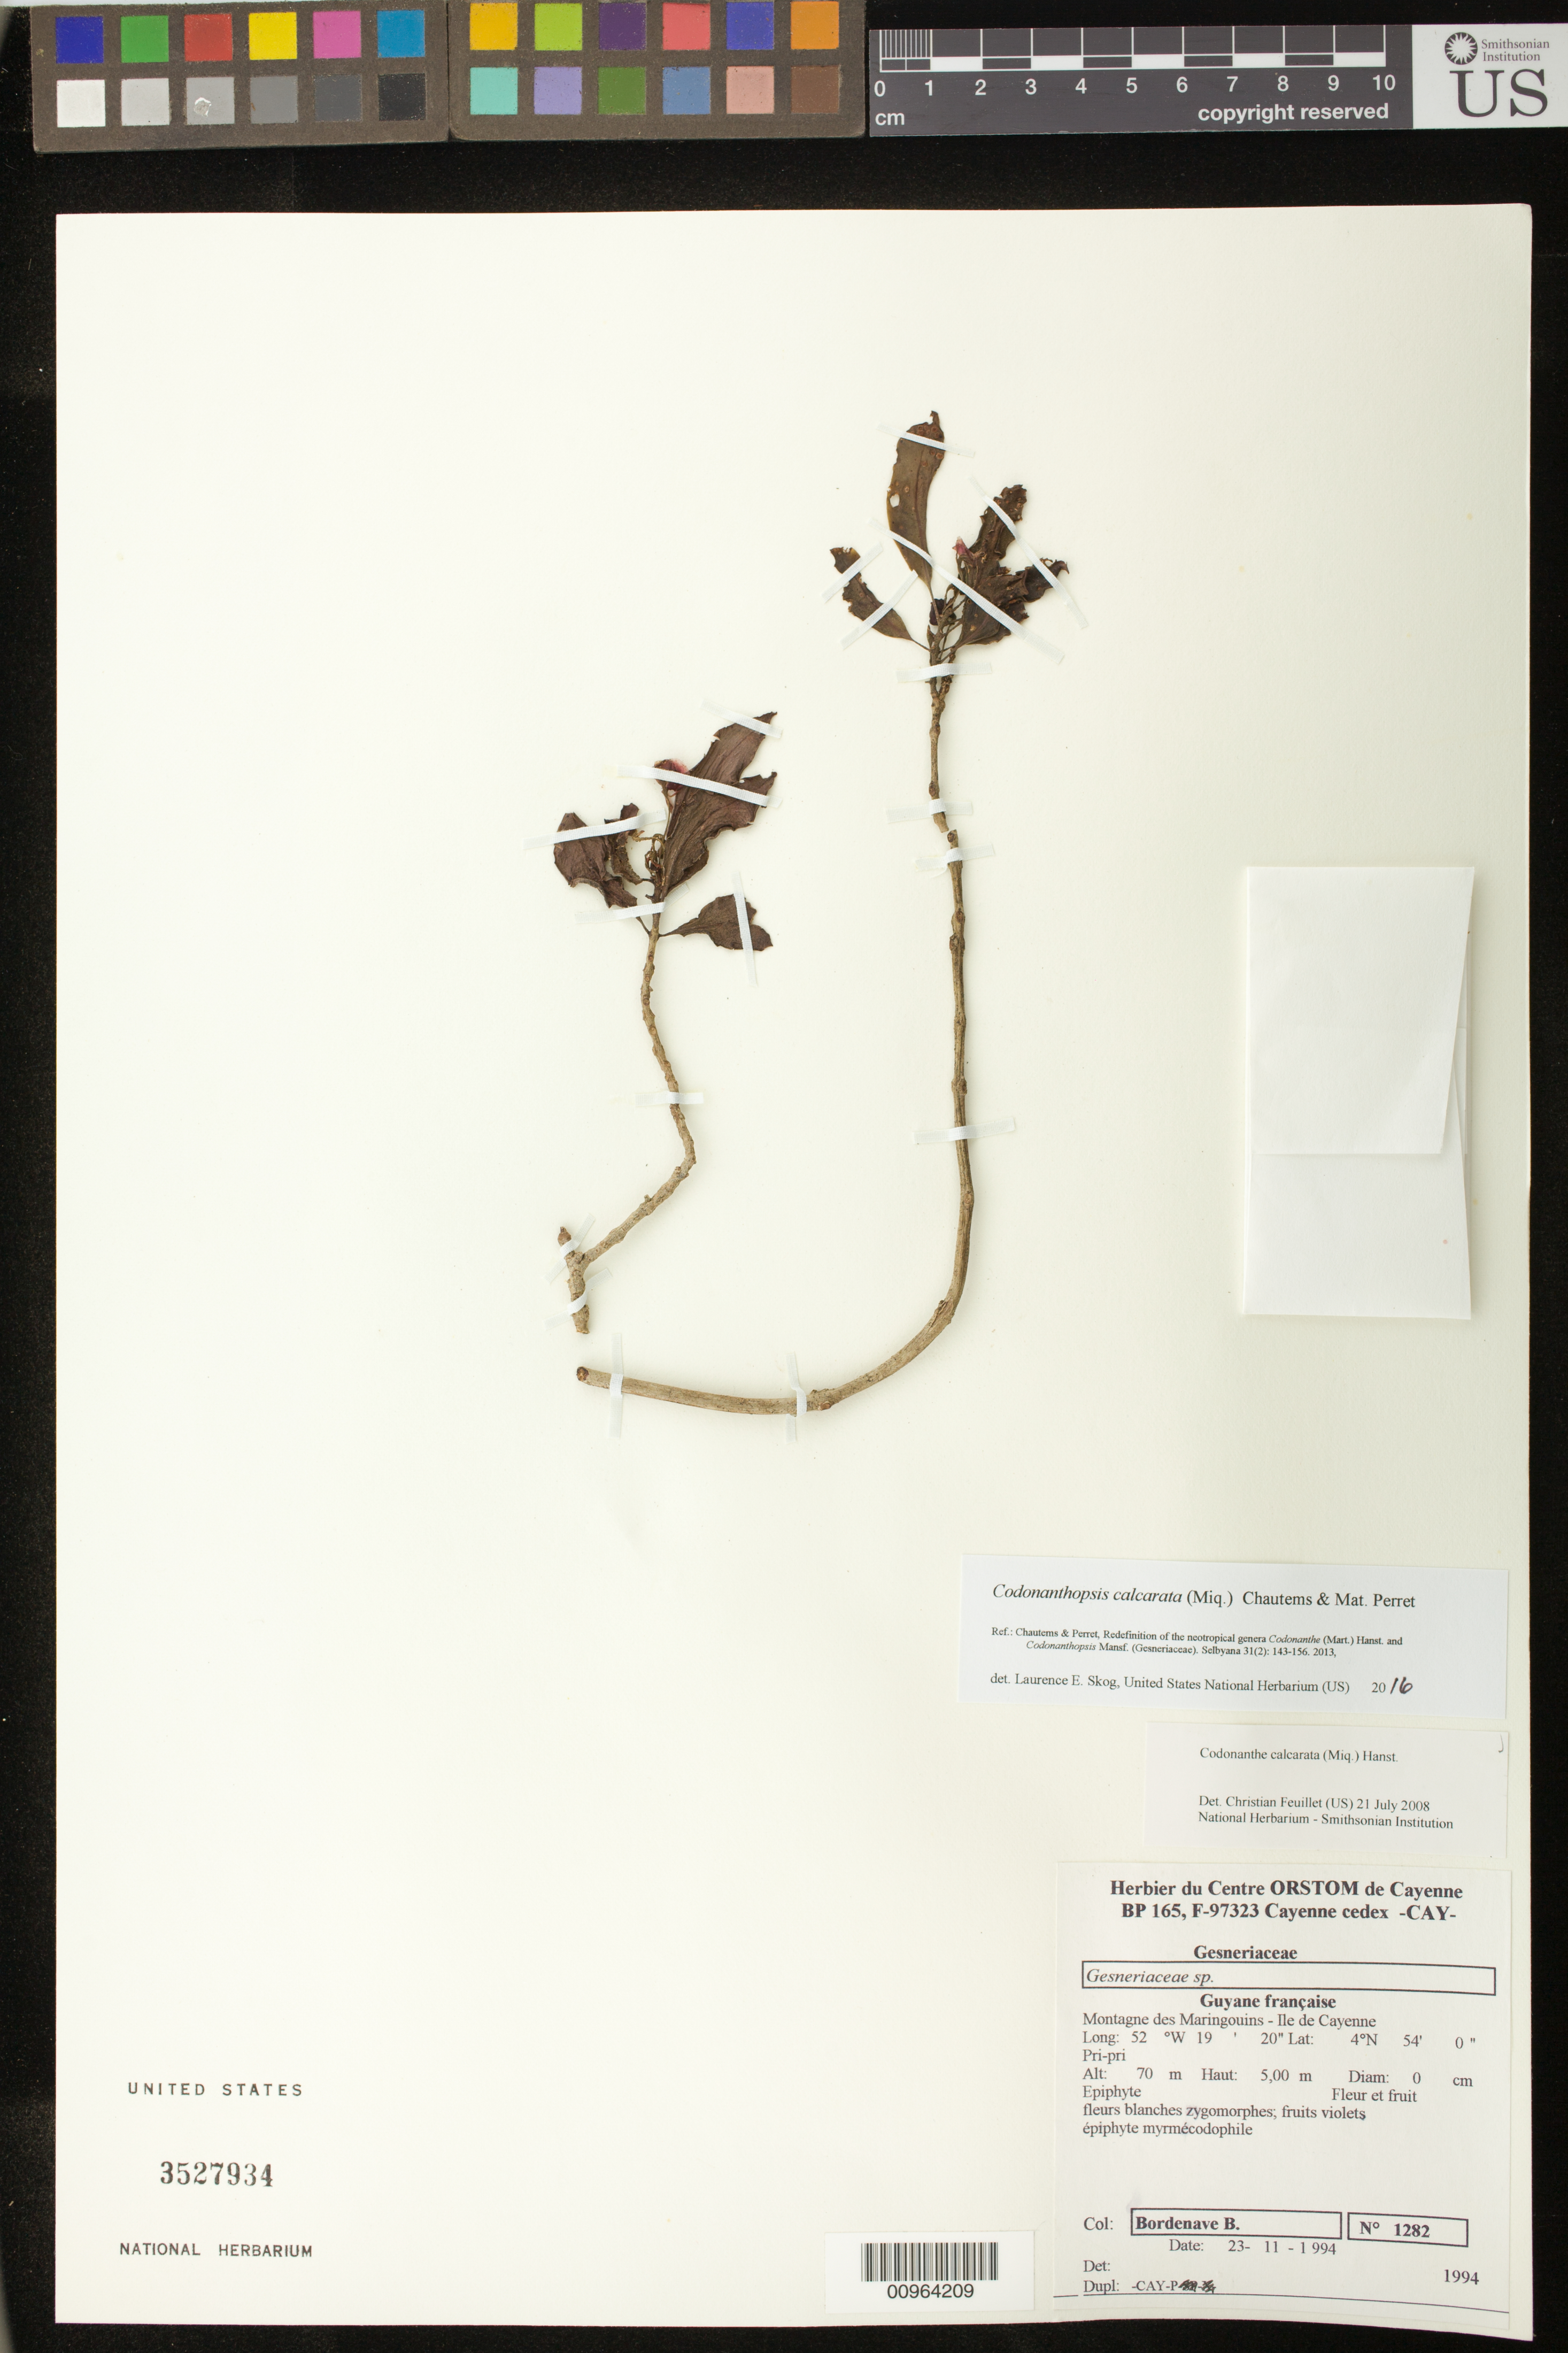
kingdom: Plantae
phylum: Tracheophyta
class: Magnoliopsida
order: Lamiales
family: Gesneriaceae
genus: Codonanthopsis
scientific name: Codonanthopsis calcarata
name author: (Miq.) Chautems & Mat.Perret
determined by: Skog, Laurence E.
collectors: B. Bordenave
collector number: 1282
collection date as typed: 23 Nov 1994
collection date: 1994-11-23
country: French Guiana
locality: Montagne des Maringouins - Ile de Cayenne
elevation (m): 70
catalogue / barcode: US 3527934